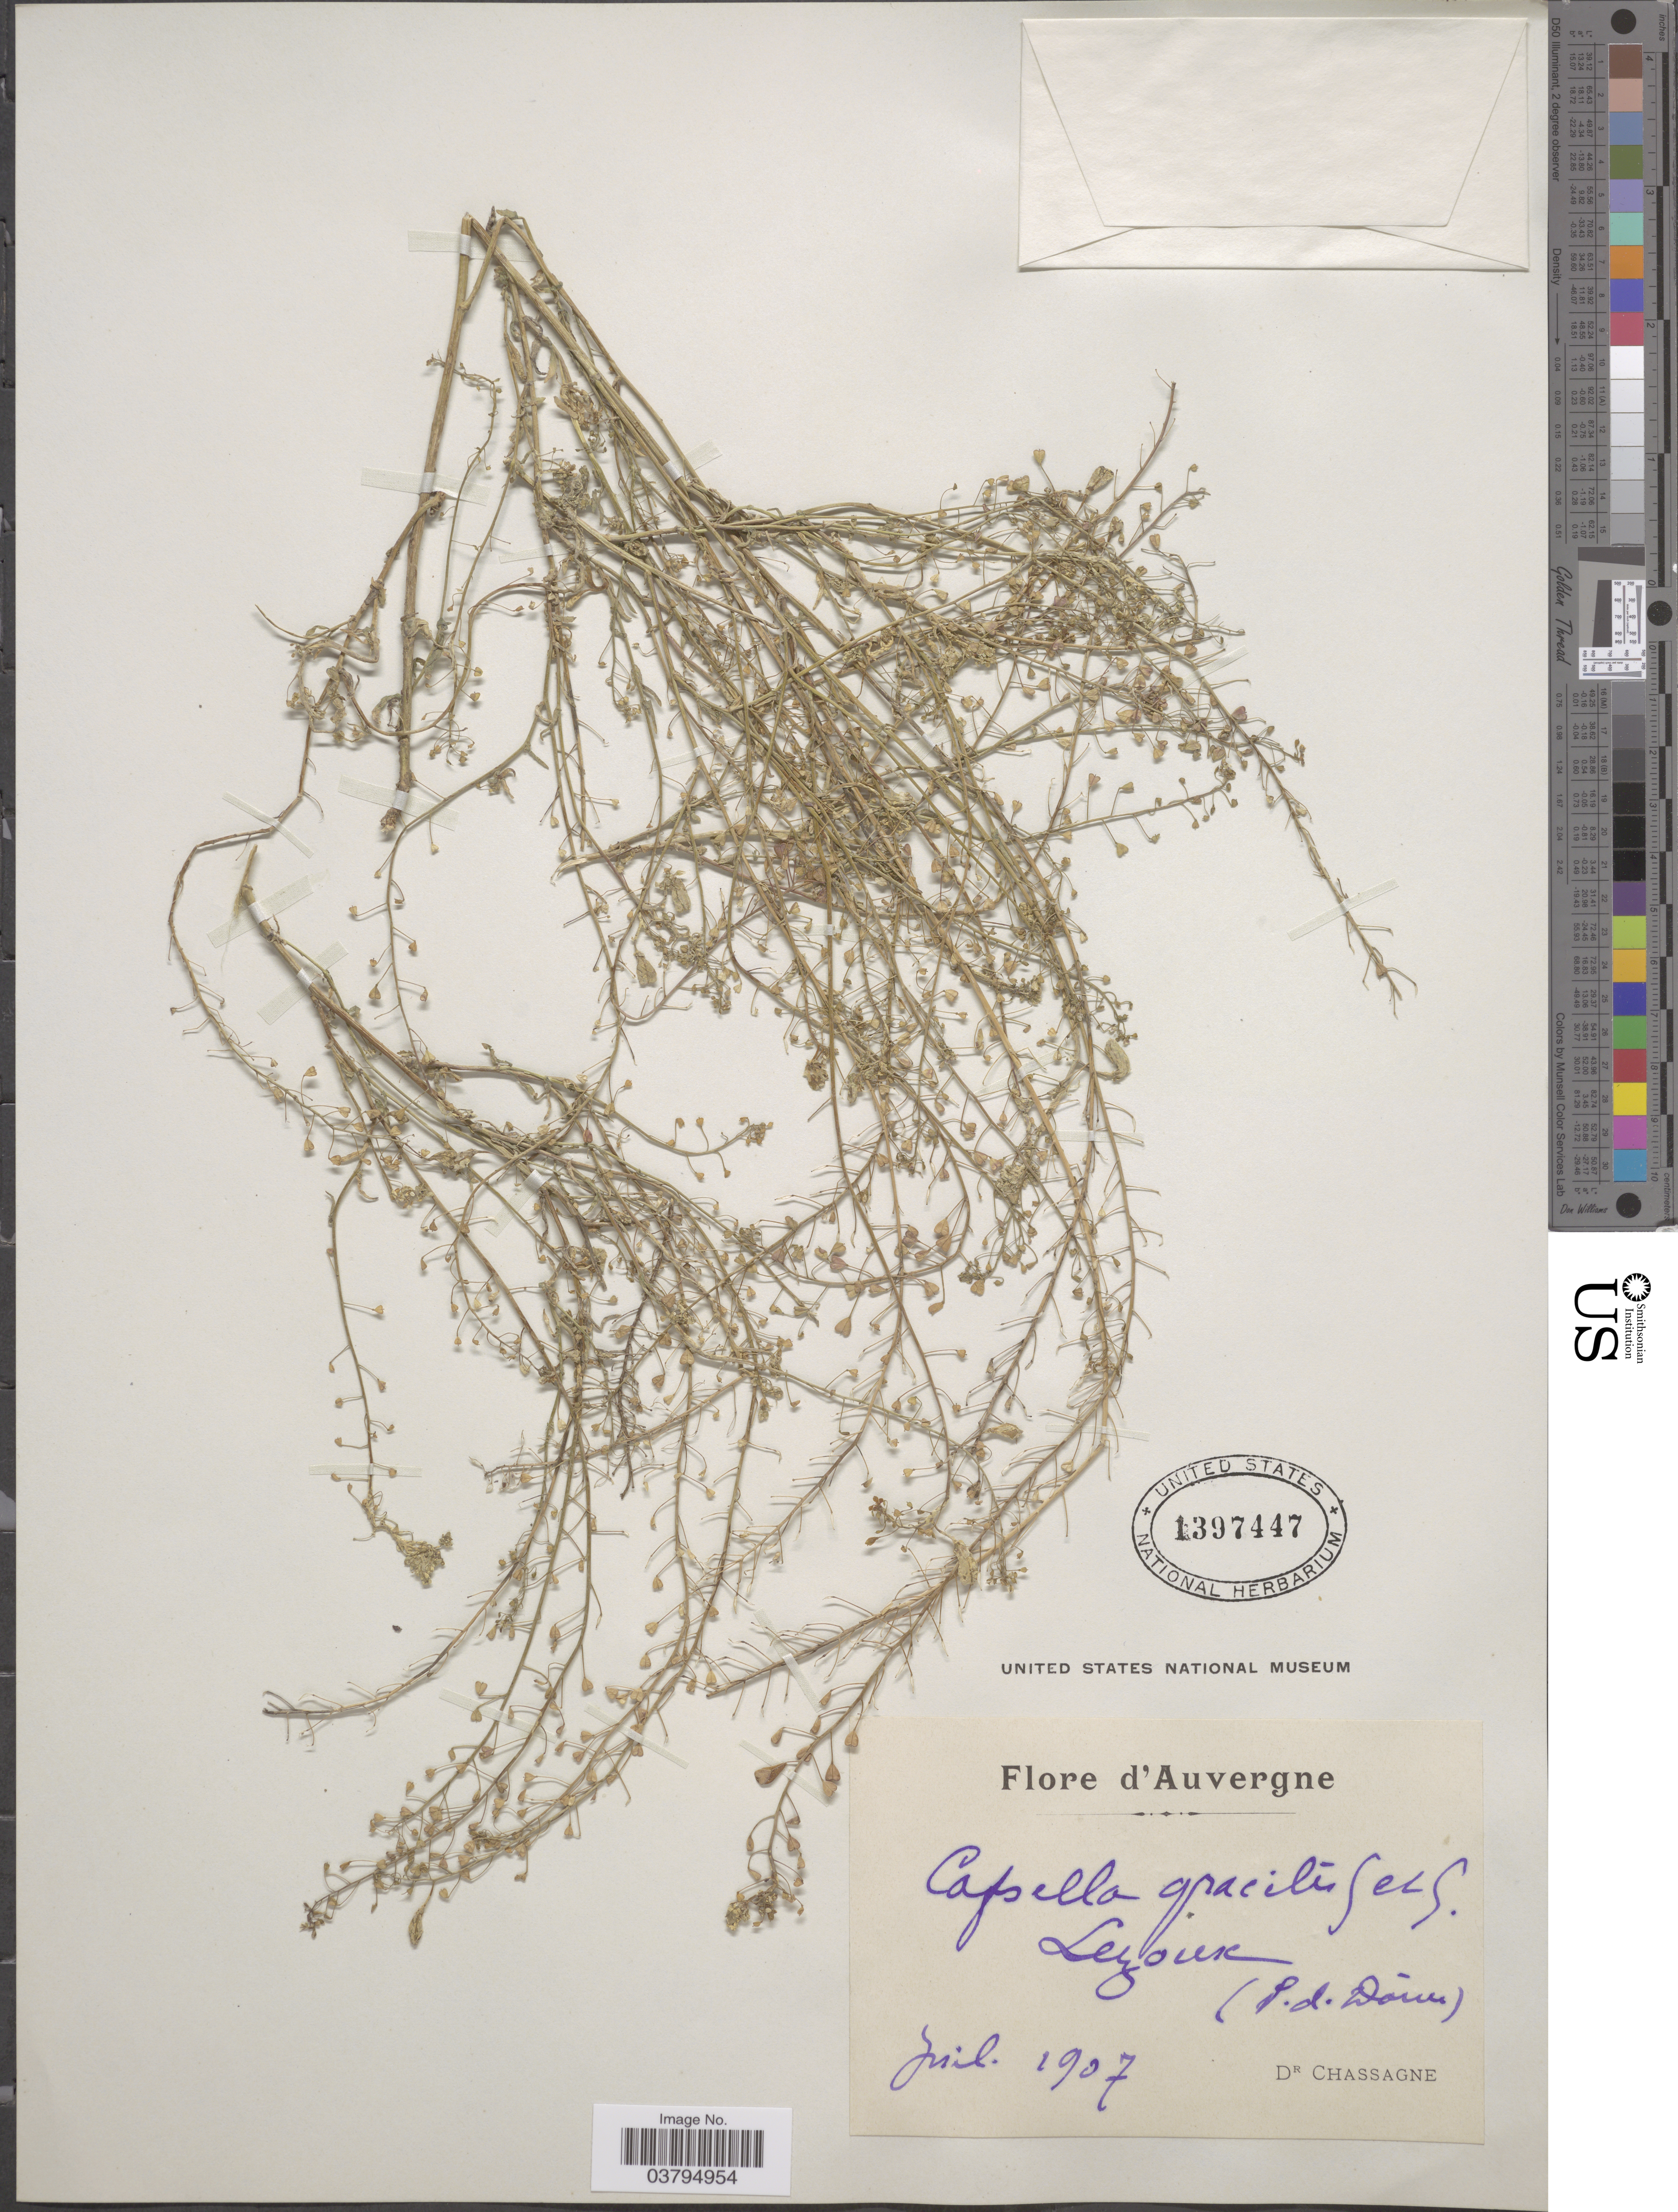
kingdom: Plantae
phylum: Tracheophyta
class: Magnoliopsida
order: Brassicales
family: Brassicaceae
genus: Capsella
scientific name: Capsella gracilis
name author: Gren.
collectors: Chassagne, --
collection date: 1907-07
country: France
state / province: Auvergne-Rhône-Alpes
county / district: Puy-de-Dôme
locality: Lezoux (P. d. Dóme).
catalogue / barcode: US 1397447